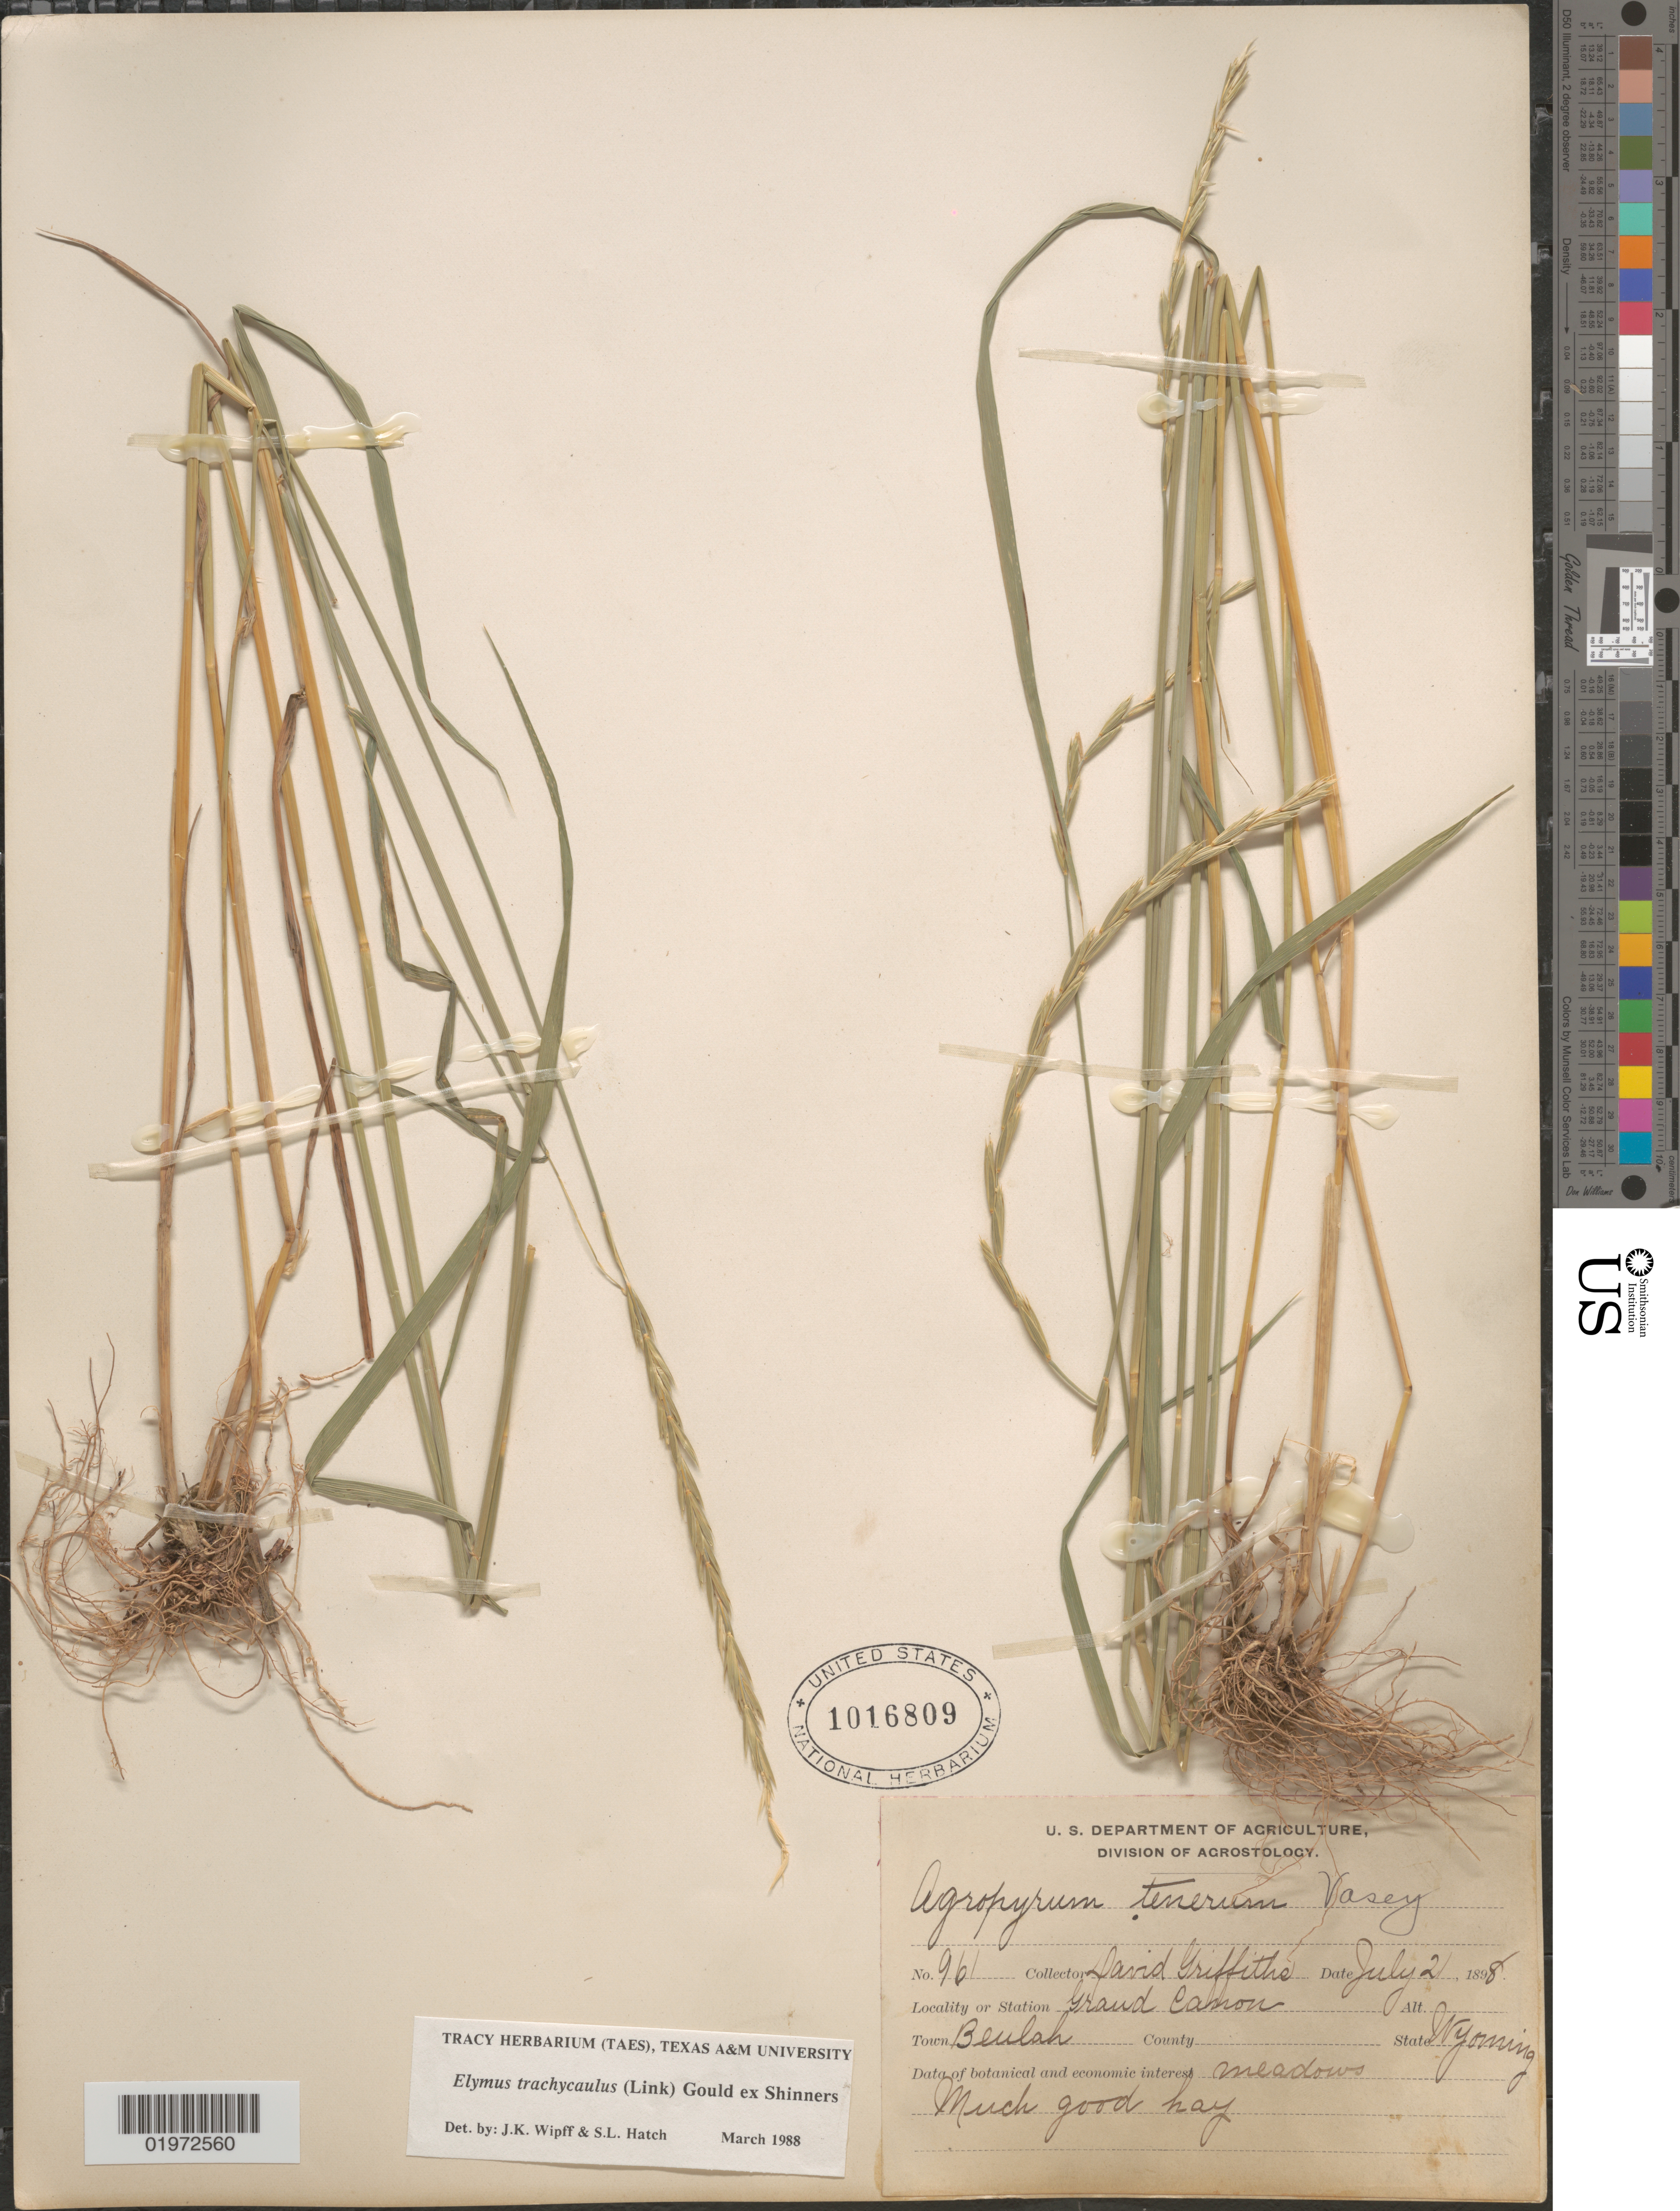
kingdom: Plantae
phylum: Tracheophyta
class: Liliopsida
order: Poales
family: Poaceae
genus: Elymus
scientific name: Elymus trachycaulus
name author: (Link) Gould ex Shinners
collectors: D. Griffiths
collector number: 961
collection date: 1898-07-02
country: United States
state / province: Wyoming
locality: Grand Cañon. Town Beulah.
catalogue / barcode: US 1016809